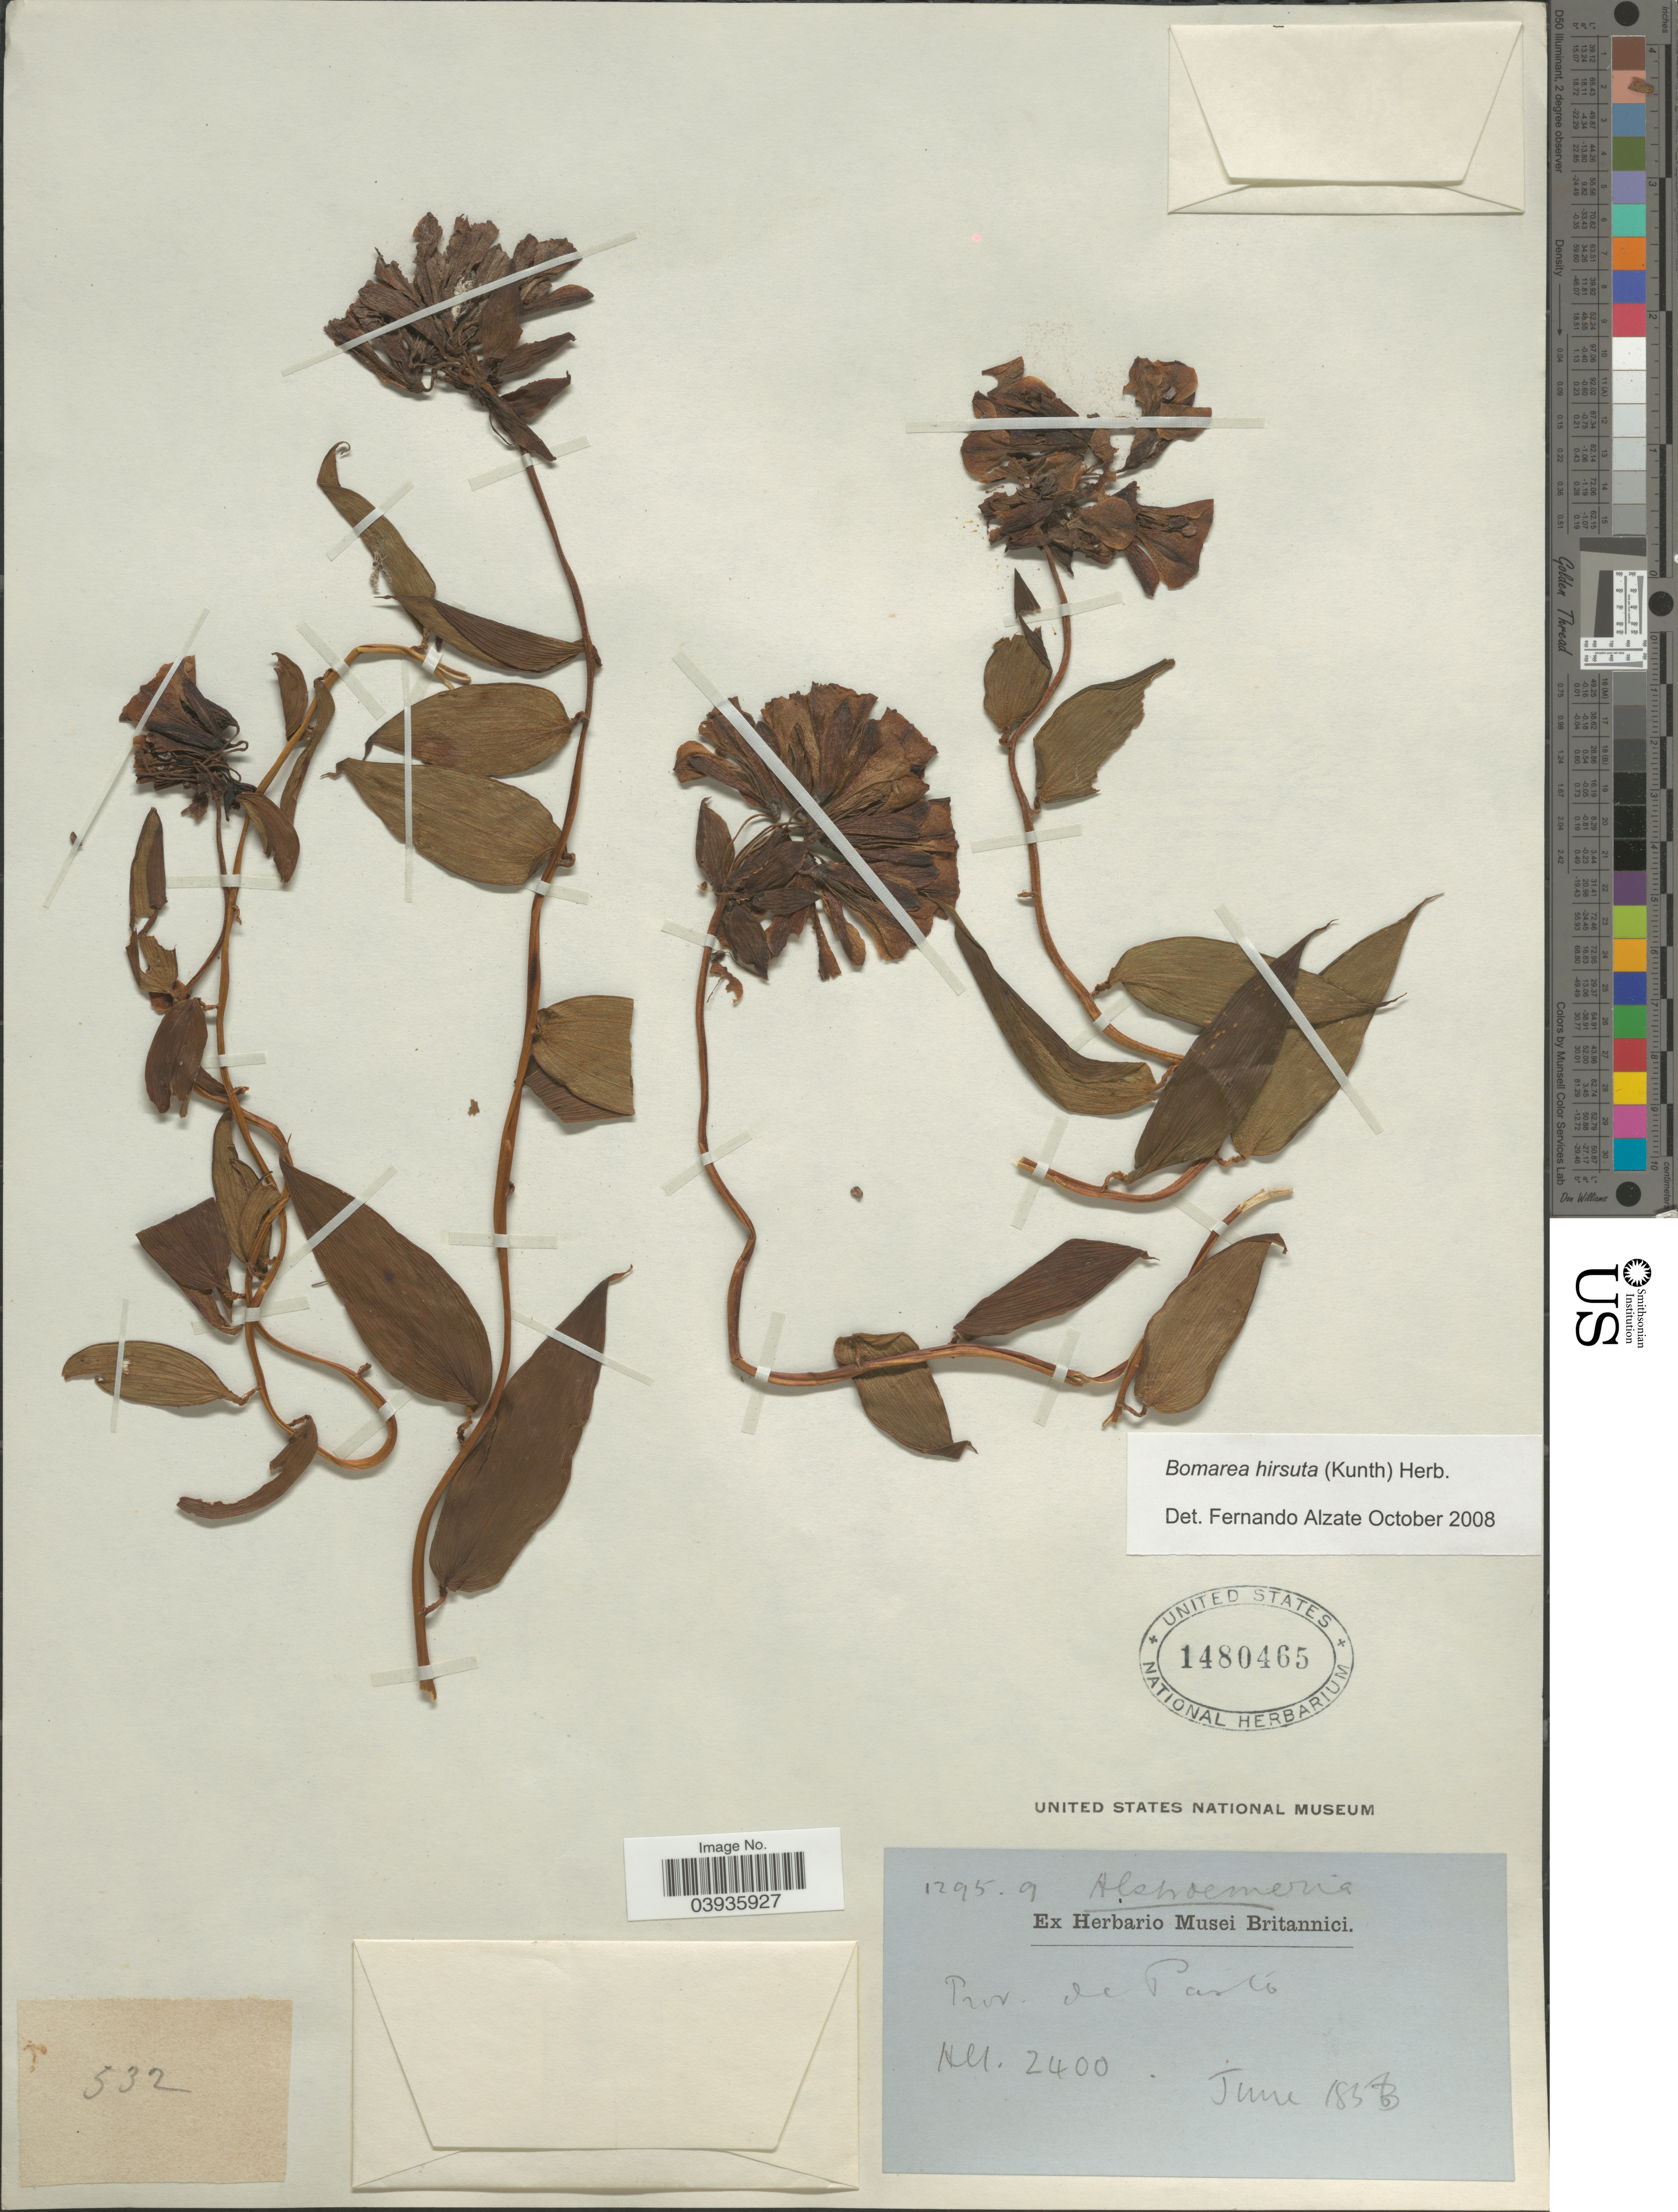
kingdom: Plantae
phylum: Tracheophyta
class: Liliopsida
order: Liliales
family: Alstroemeriaceae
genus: Bomarea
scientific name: Bomarea hirsuta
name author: (Kunth) Herb.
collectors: ex herb. Musei Britannici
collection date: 1856-06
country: Colombia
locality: Prov. de Pasto.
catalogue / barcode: US 1480465